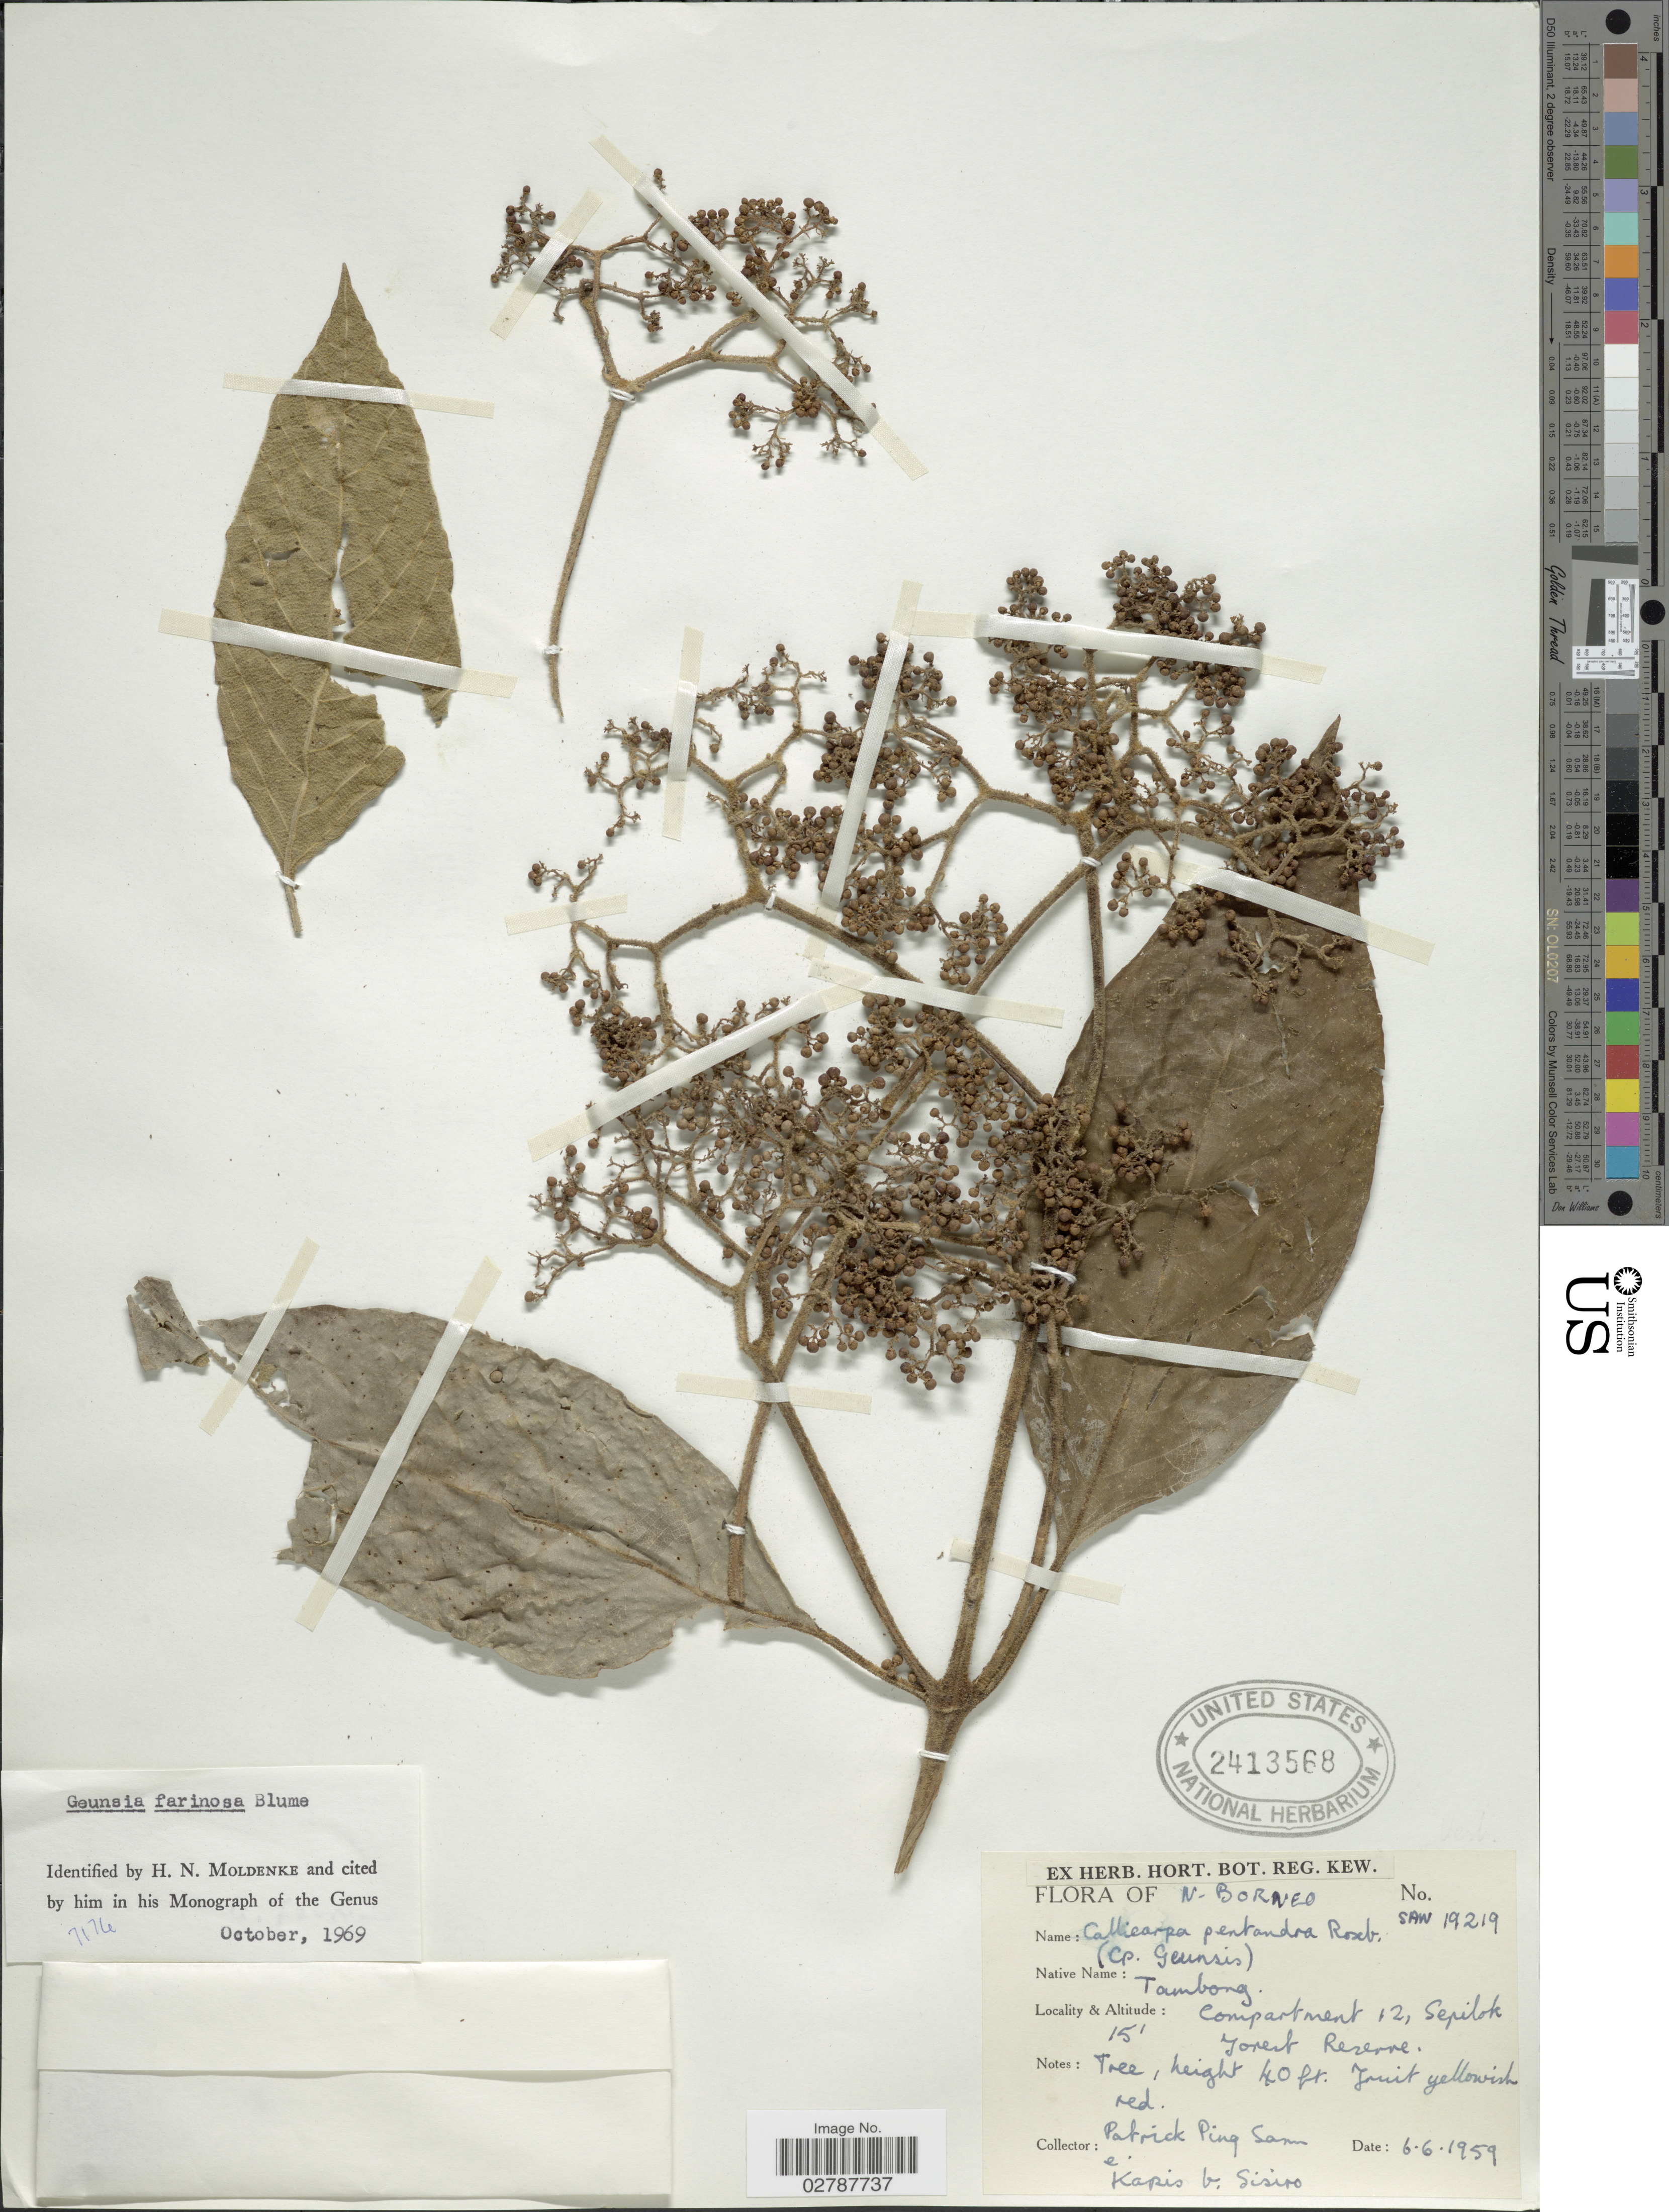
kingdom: Plantae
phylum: Tracheophyta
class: Magnoliopsida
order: Lamiales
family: Lamiaceae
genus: Callicarpa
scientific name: Callicarpa farinosa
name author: Roxb. ex C.B. Clarke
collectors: Patrick Ping San & K. Sisiro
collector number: SAW19219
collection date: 1959-06-06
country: Malaysia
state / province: Sabah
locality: N. Borneo. Compartment 12, Sepilok Forest Reserve.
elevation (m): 5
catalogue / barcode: US 2413568